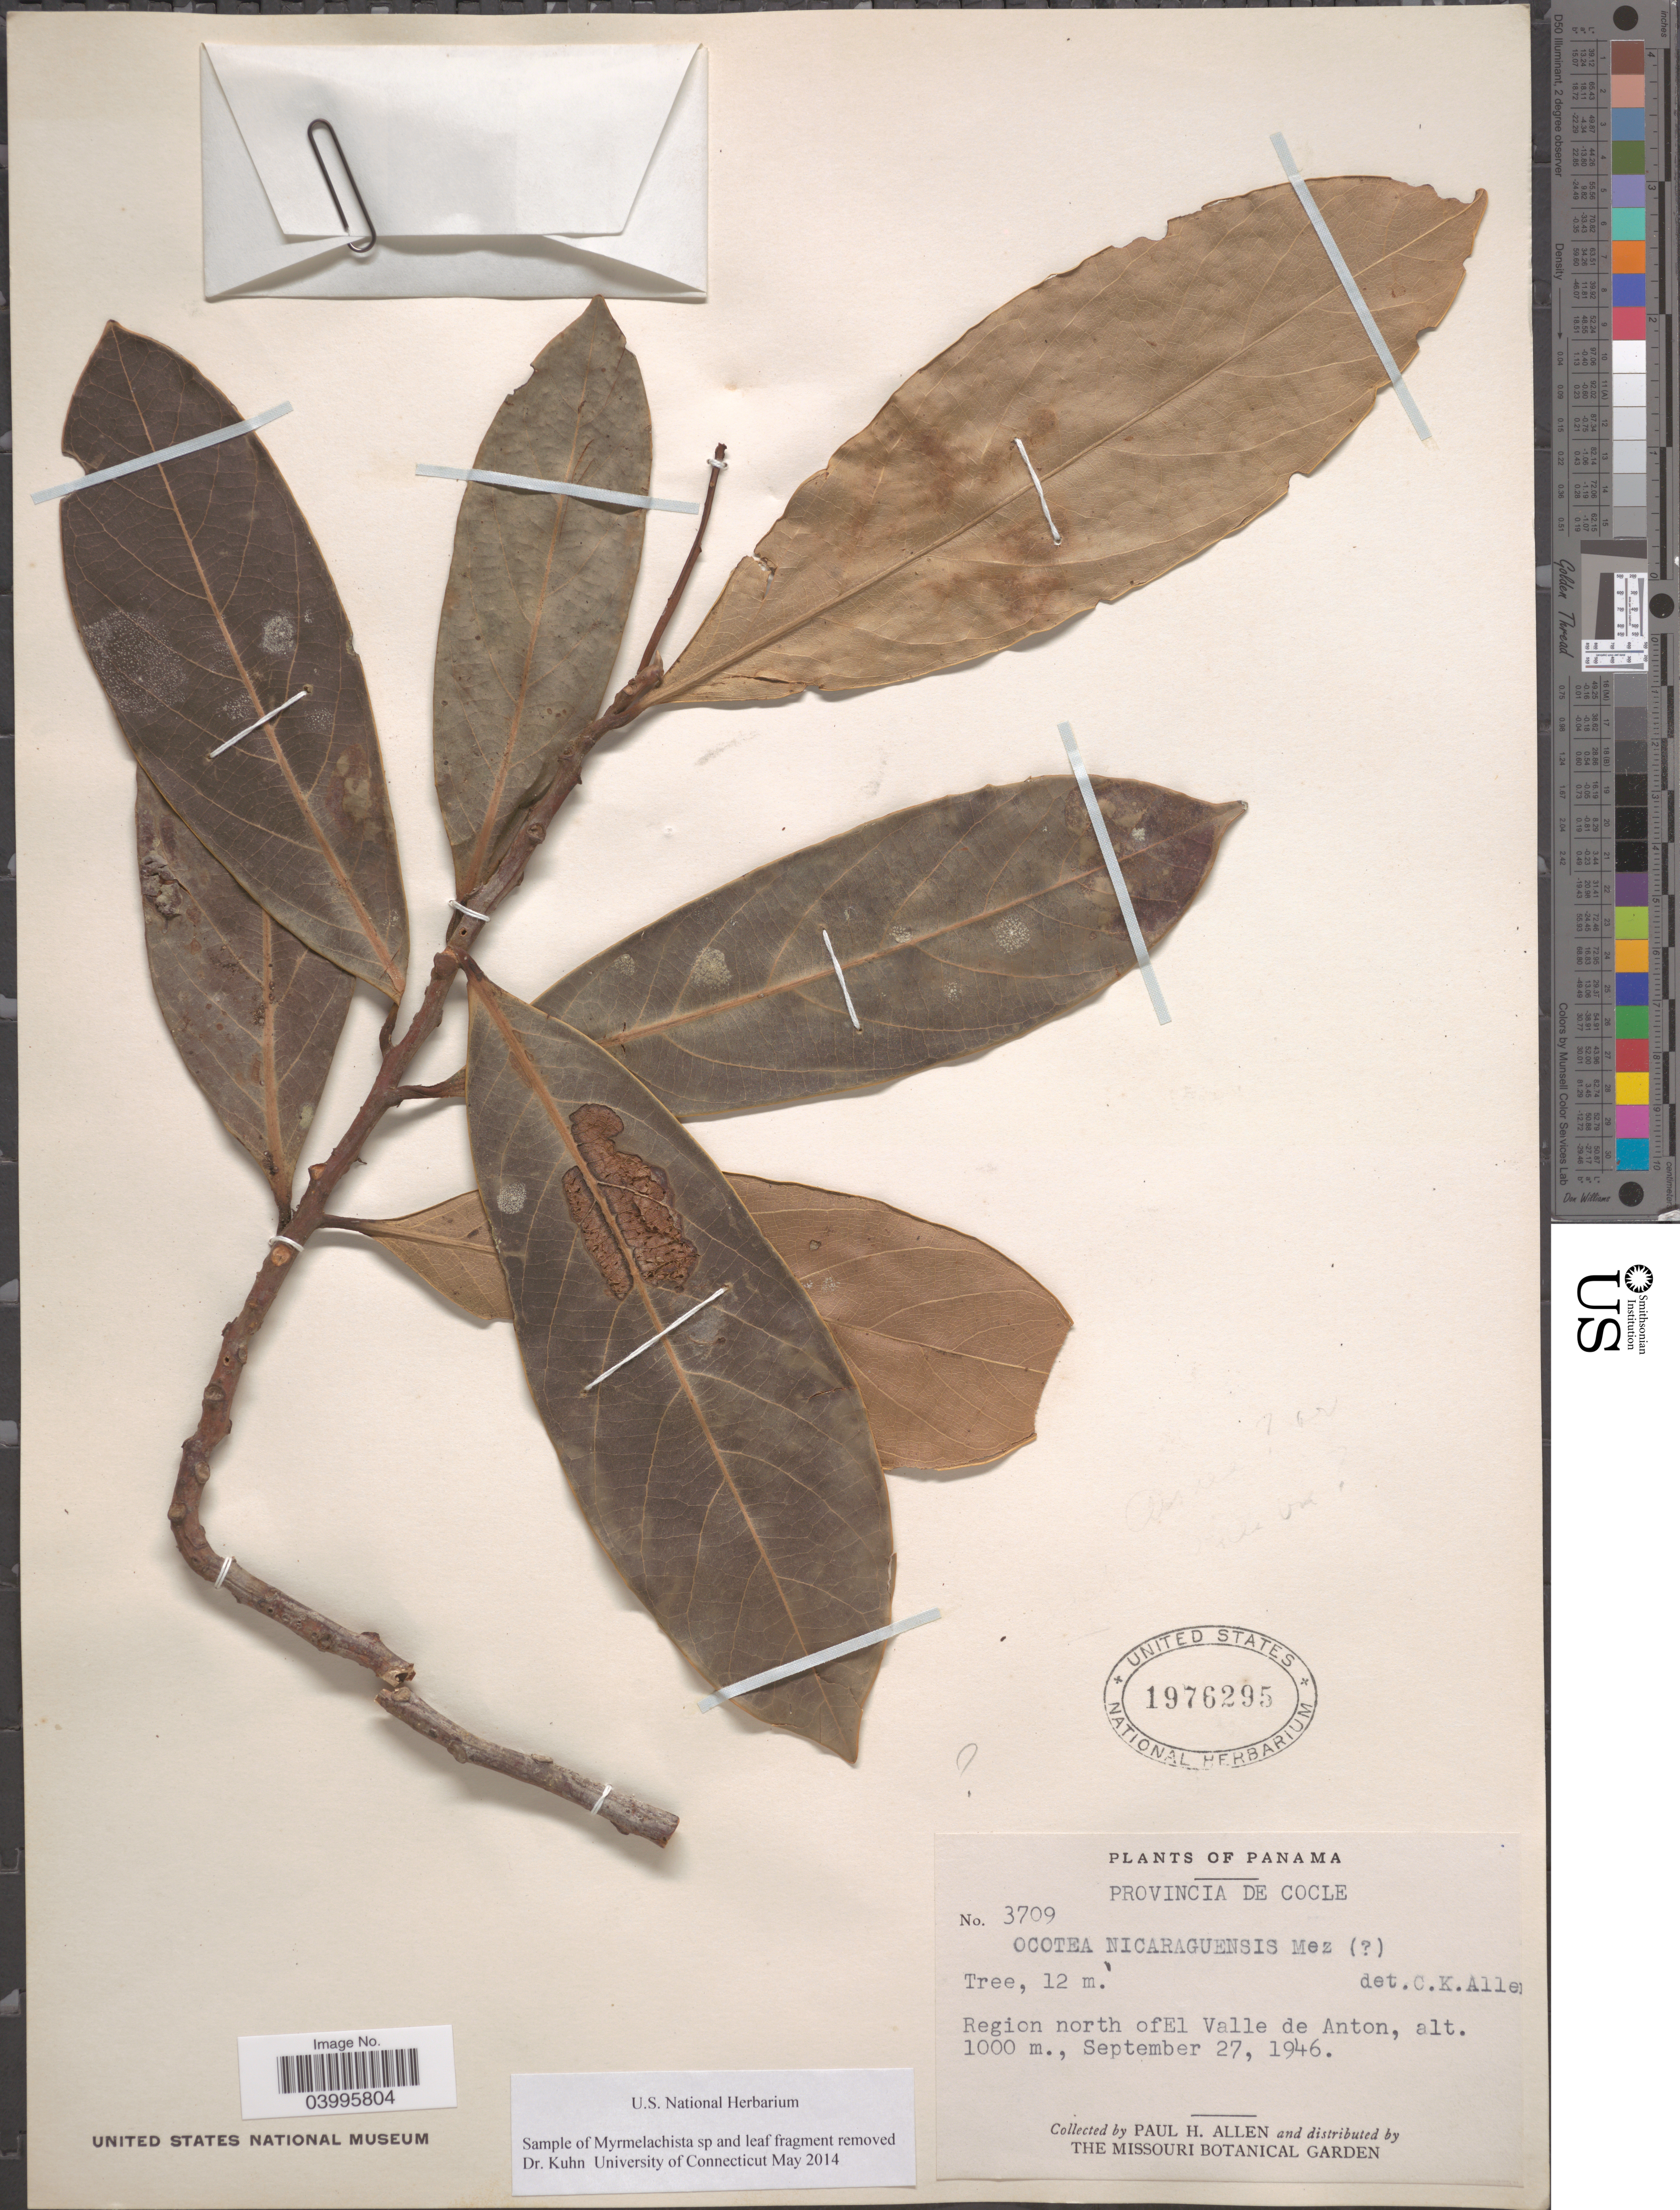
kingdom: Plantae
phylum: Tracheophyta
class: Magnoliopsida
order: Laurales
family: Lauraceae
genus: Ocotea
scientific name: Ocotea nicaraguensis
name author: Mez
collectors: P. H. Allen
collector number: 3709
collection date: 1946-09-27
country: Panama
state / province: Cocle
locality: Region north of El Valle de Anton.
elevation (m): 1000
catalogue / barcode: US 1976295